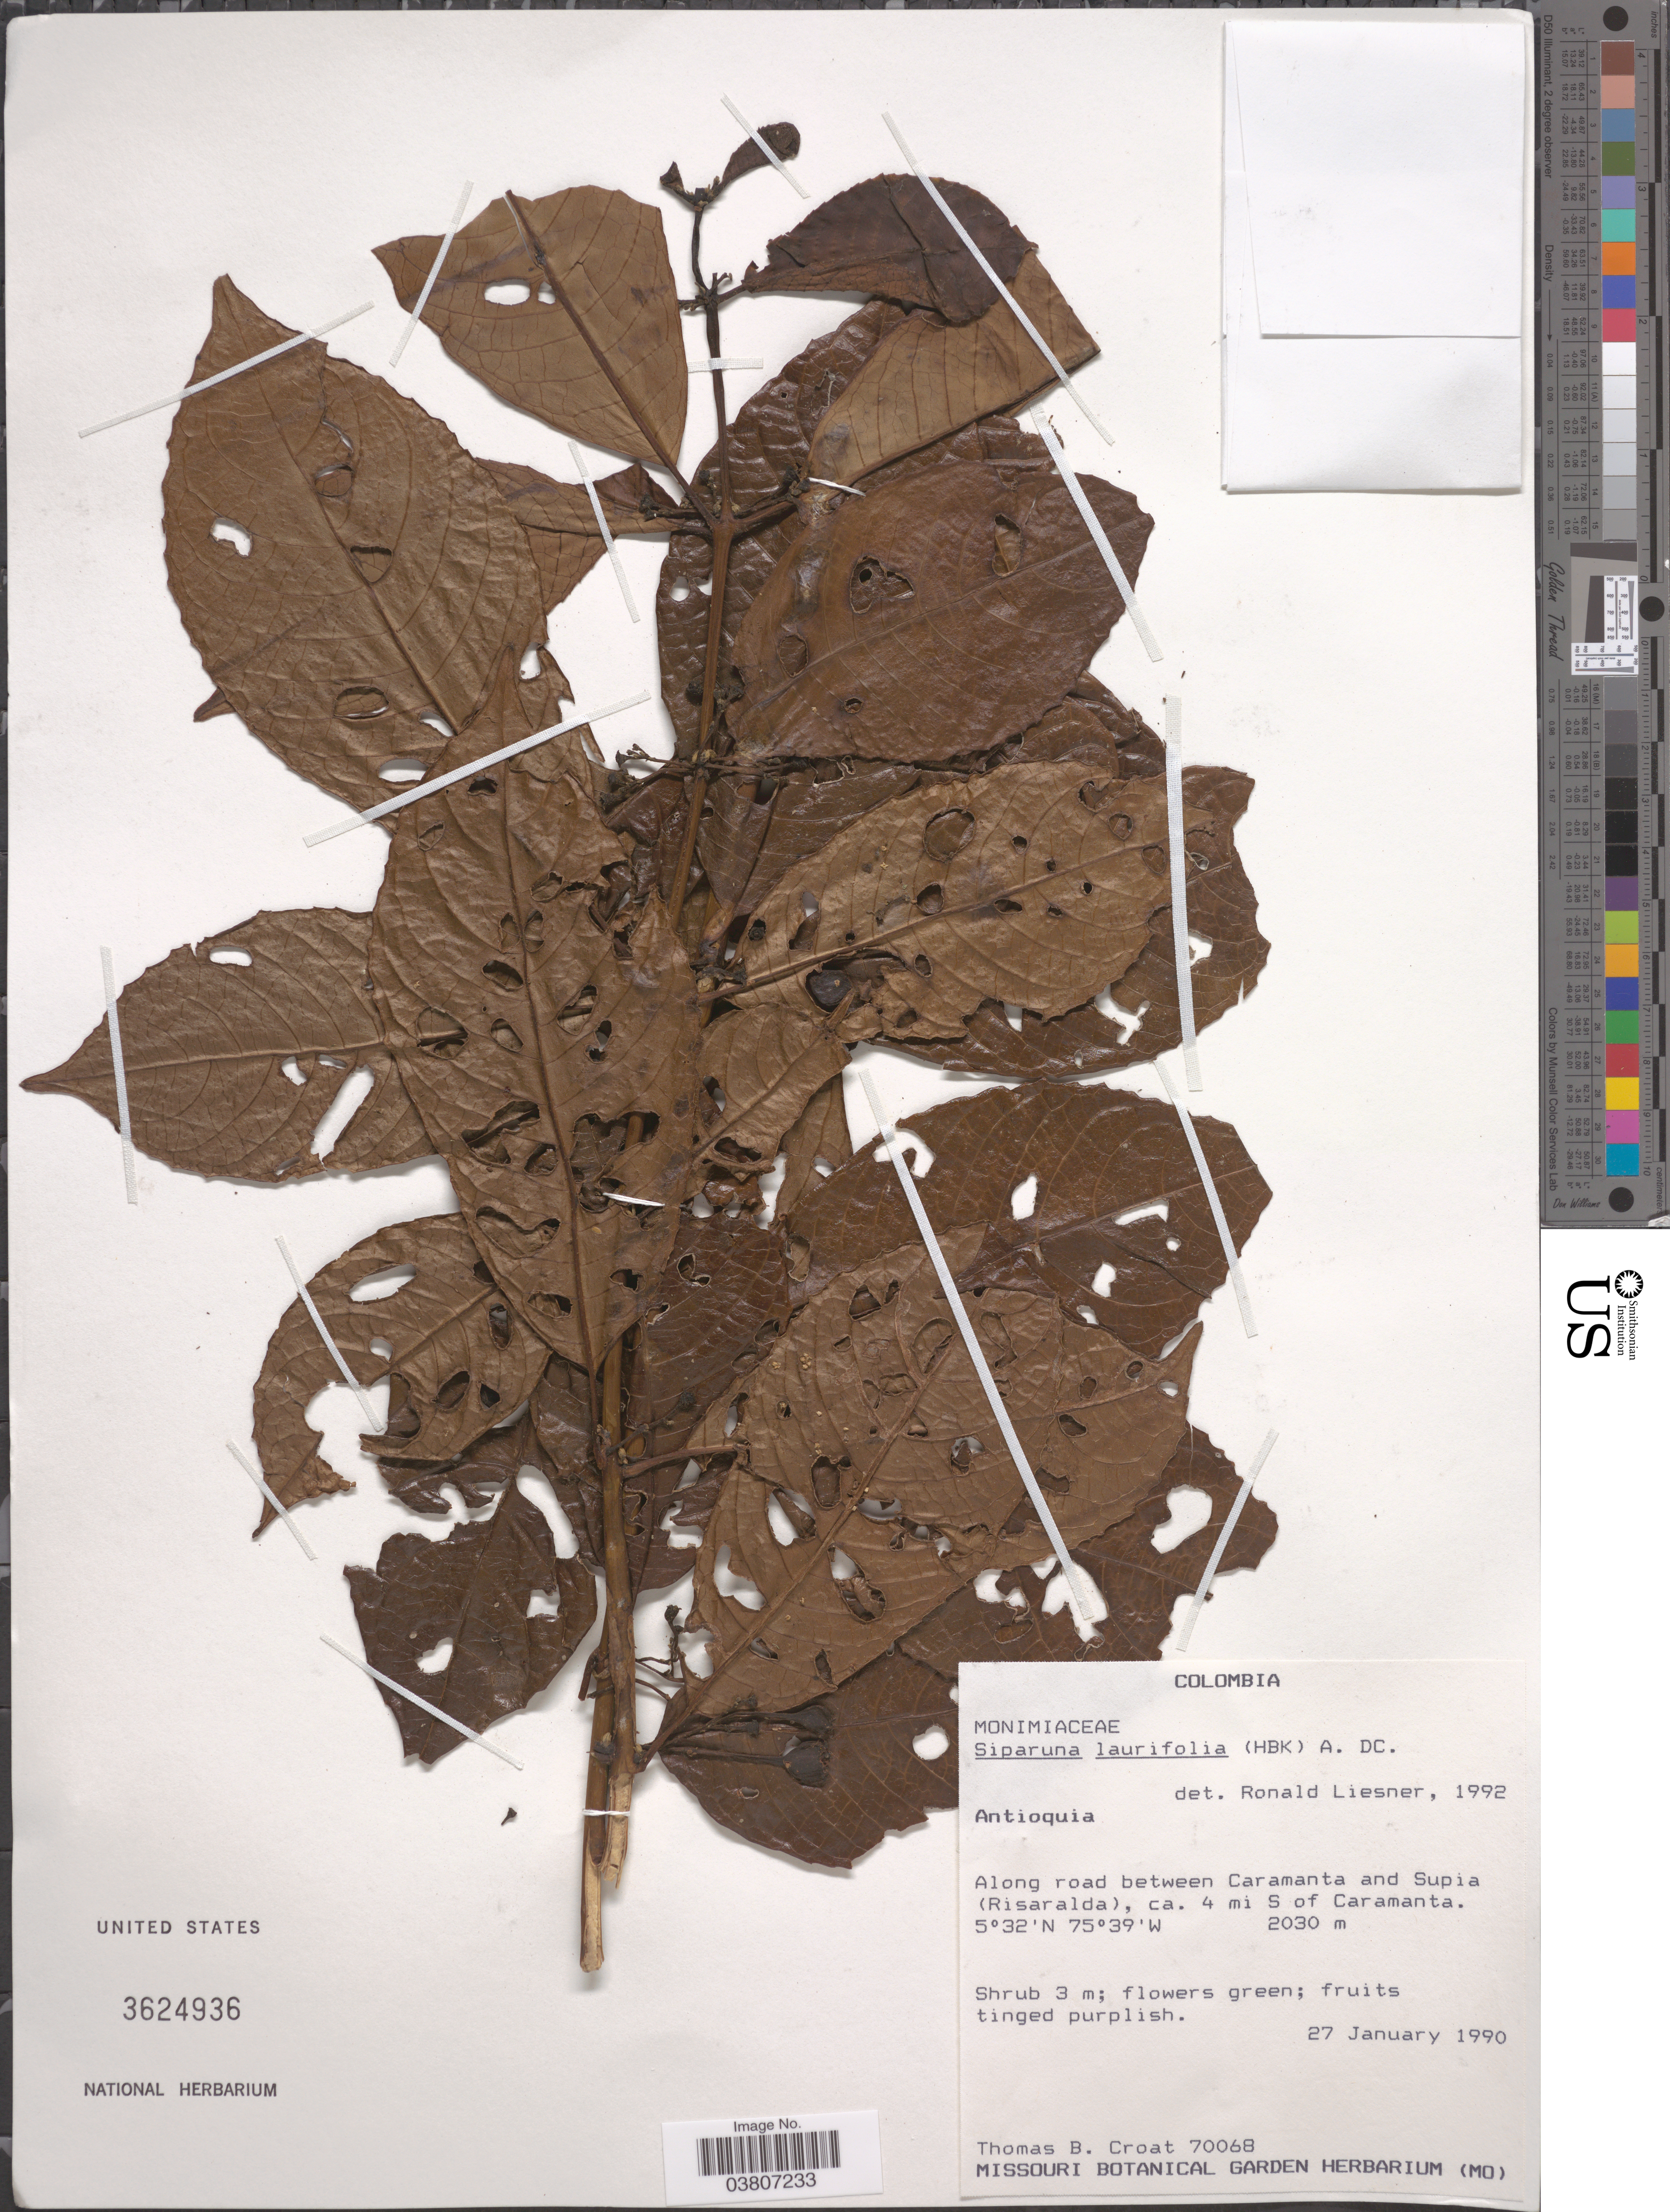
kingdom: Plantae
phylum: Tracheophyta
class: Magnoliopsida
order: Laurales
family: Siparunaceae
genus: Siparuna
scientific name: Siparuna laurifolia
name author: (Kunth) A. DC.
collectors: T. B. Croat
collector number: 70068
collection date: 1990-01-27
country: Colombia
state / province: Antioquia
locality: Along road between Caramanta and Supia (Risaralda), ca. 4 mi S of Caramanta.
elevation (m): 2030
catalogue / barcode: US 3624936